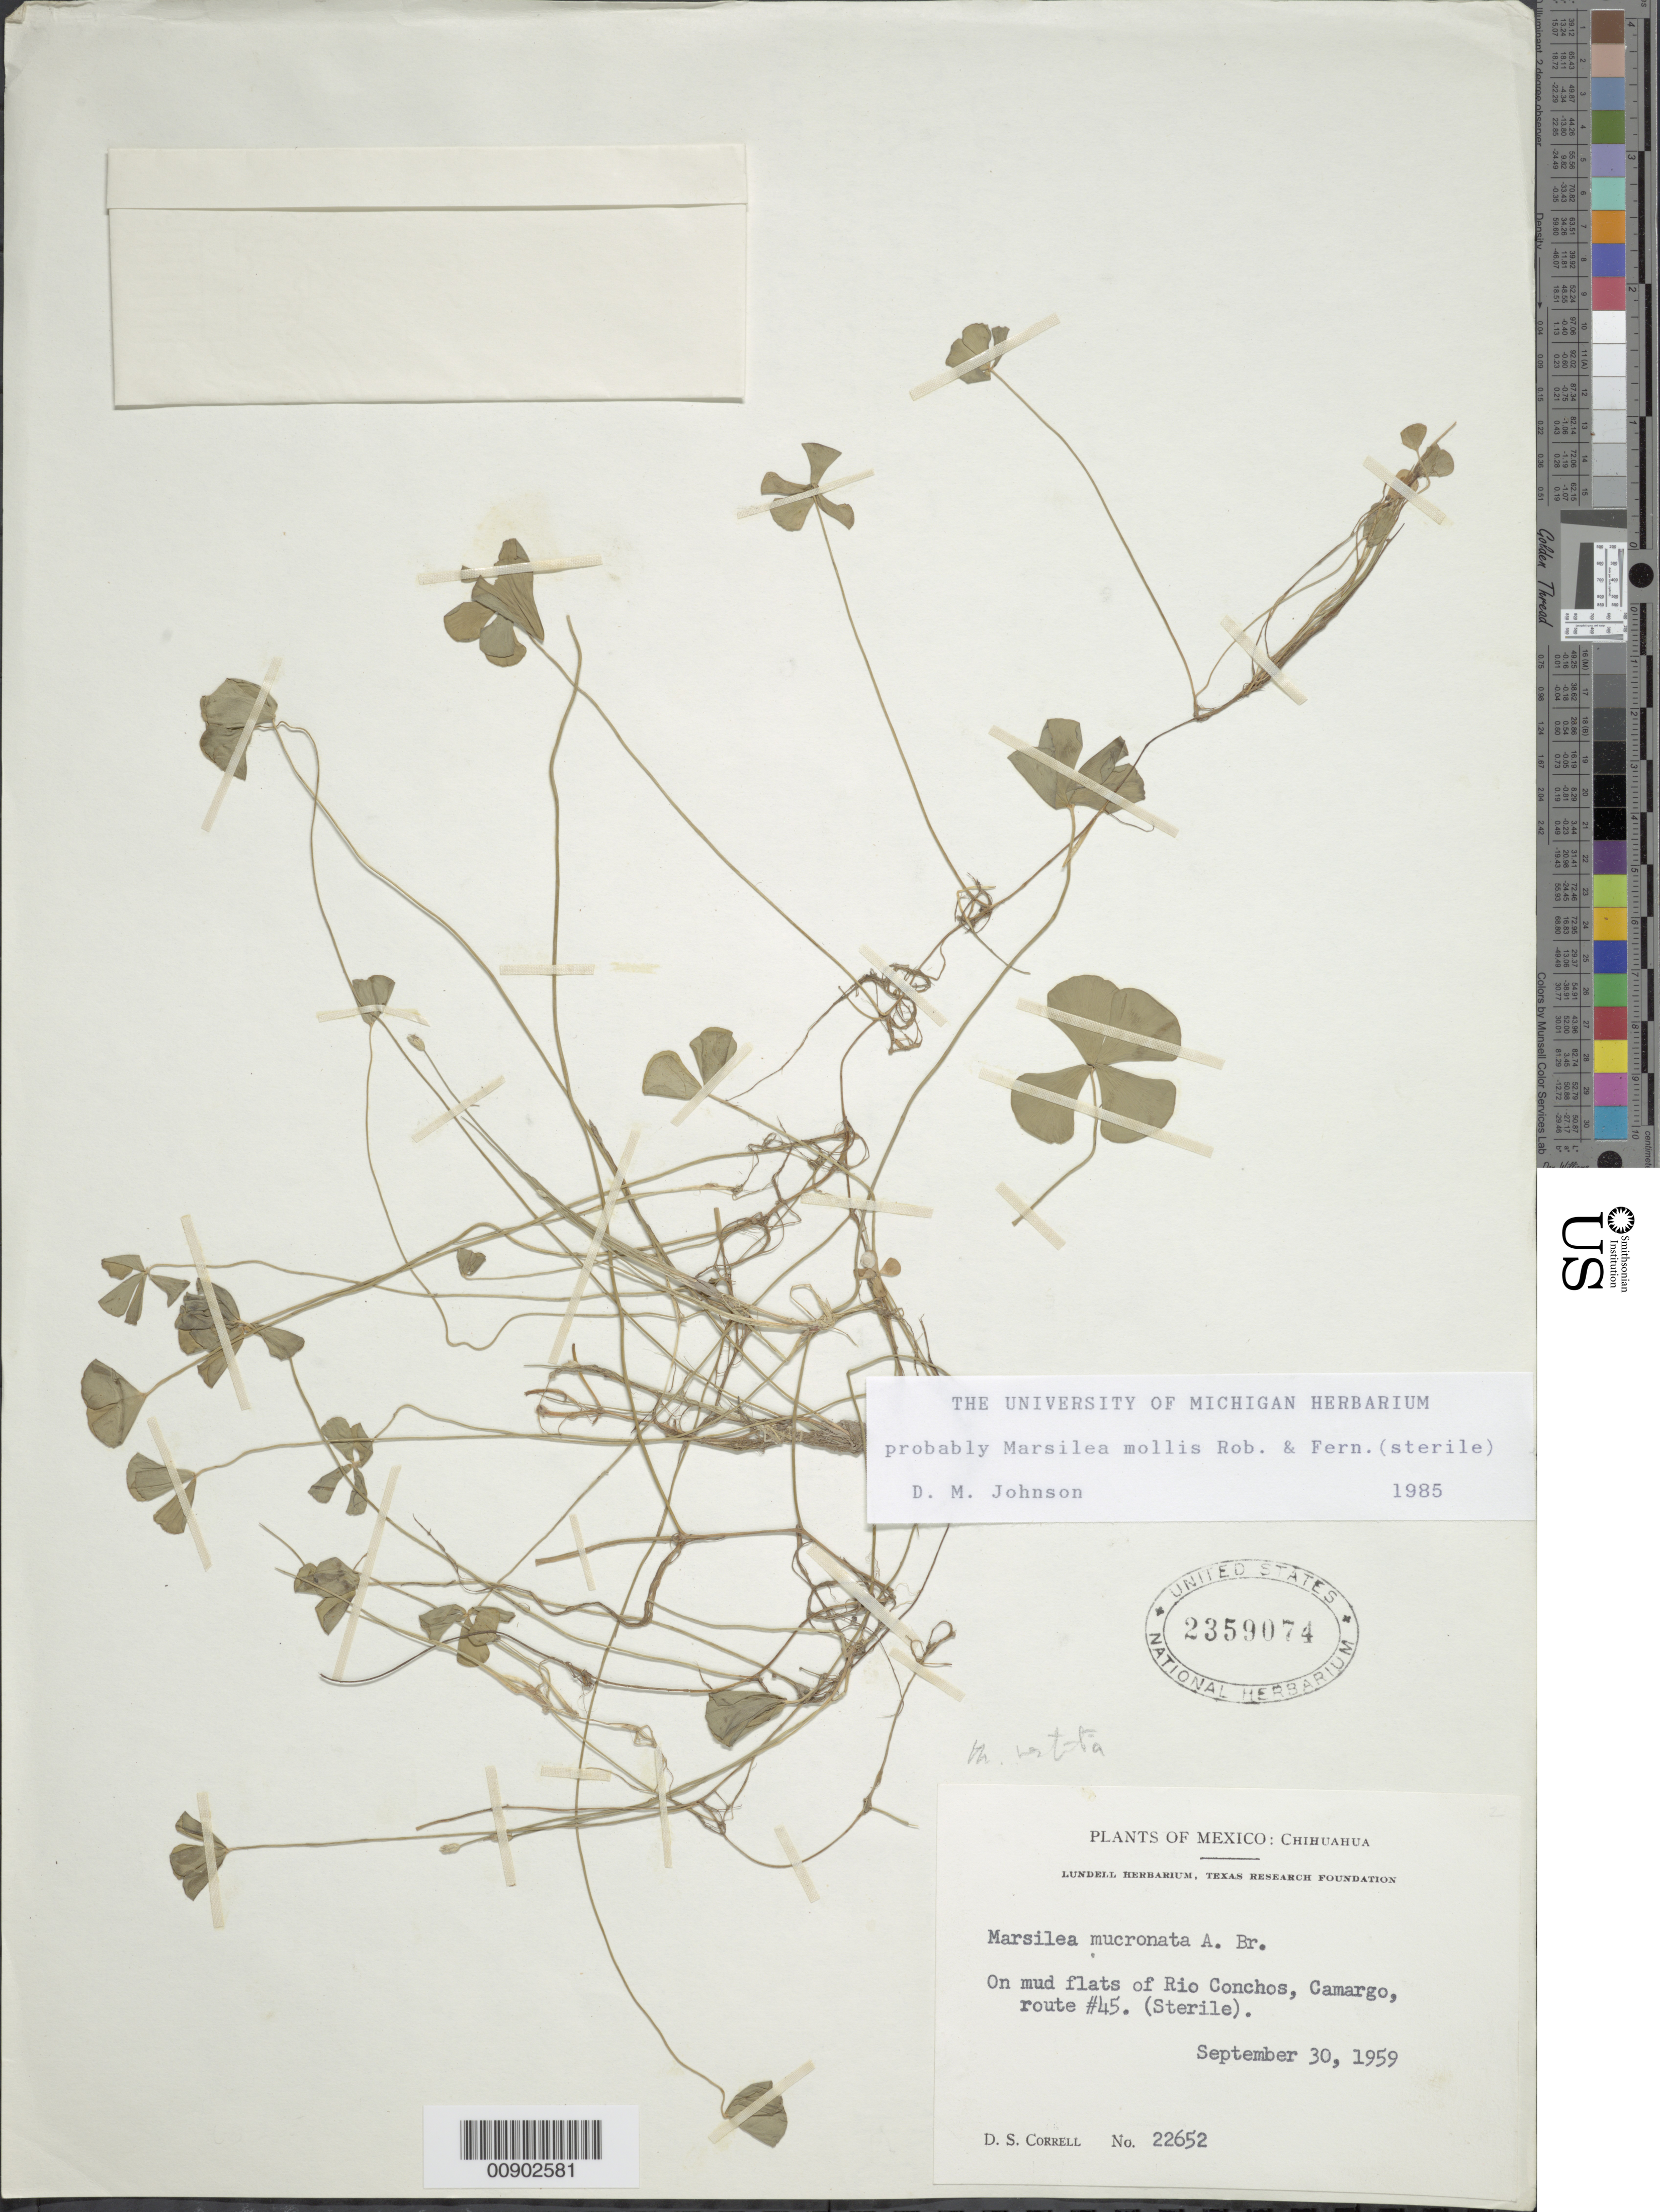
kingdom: Plantae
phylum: Tracheophyta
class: Polypodiopsida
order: Salviniales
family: Marsileaceae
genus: Marsilea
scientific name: Marsilea mollis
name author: B.L. Rob. & Fernald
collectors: D. S. Correll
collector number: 22652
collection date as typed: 30 Sep 1959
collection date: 1959-09-30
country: Mexico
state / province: Chihuahua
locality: On mud flats of Rio Conchos, Camargo, route #45. Chihuahua.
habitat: On mud flats.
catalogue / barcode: US 2359074